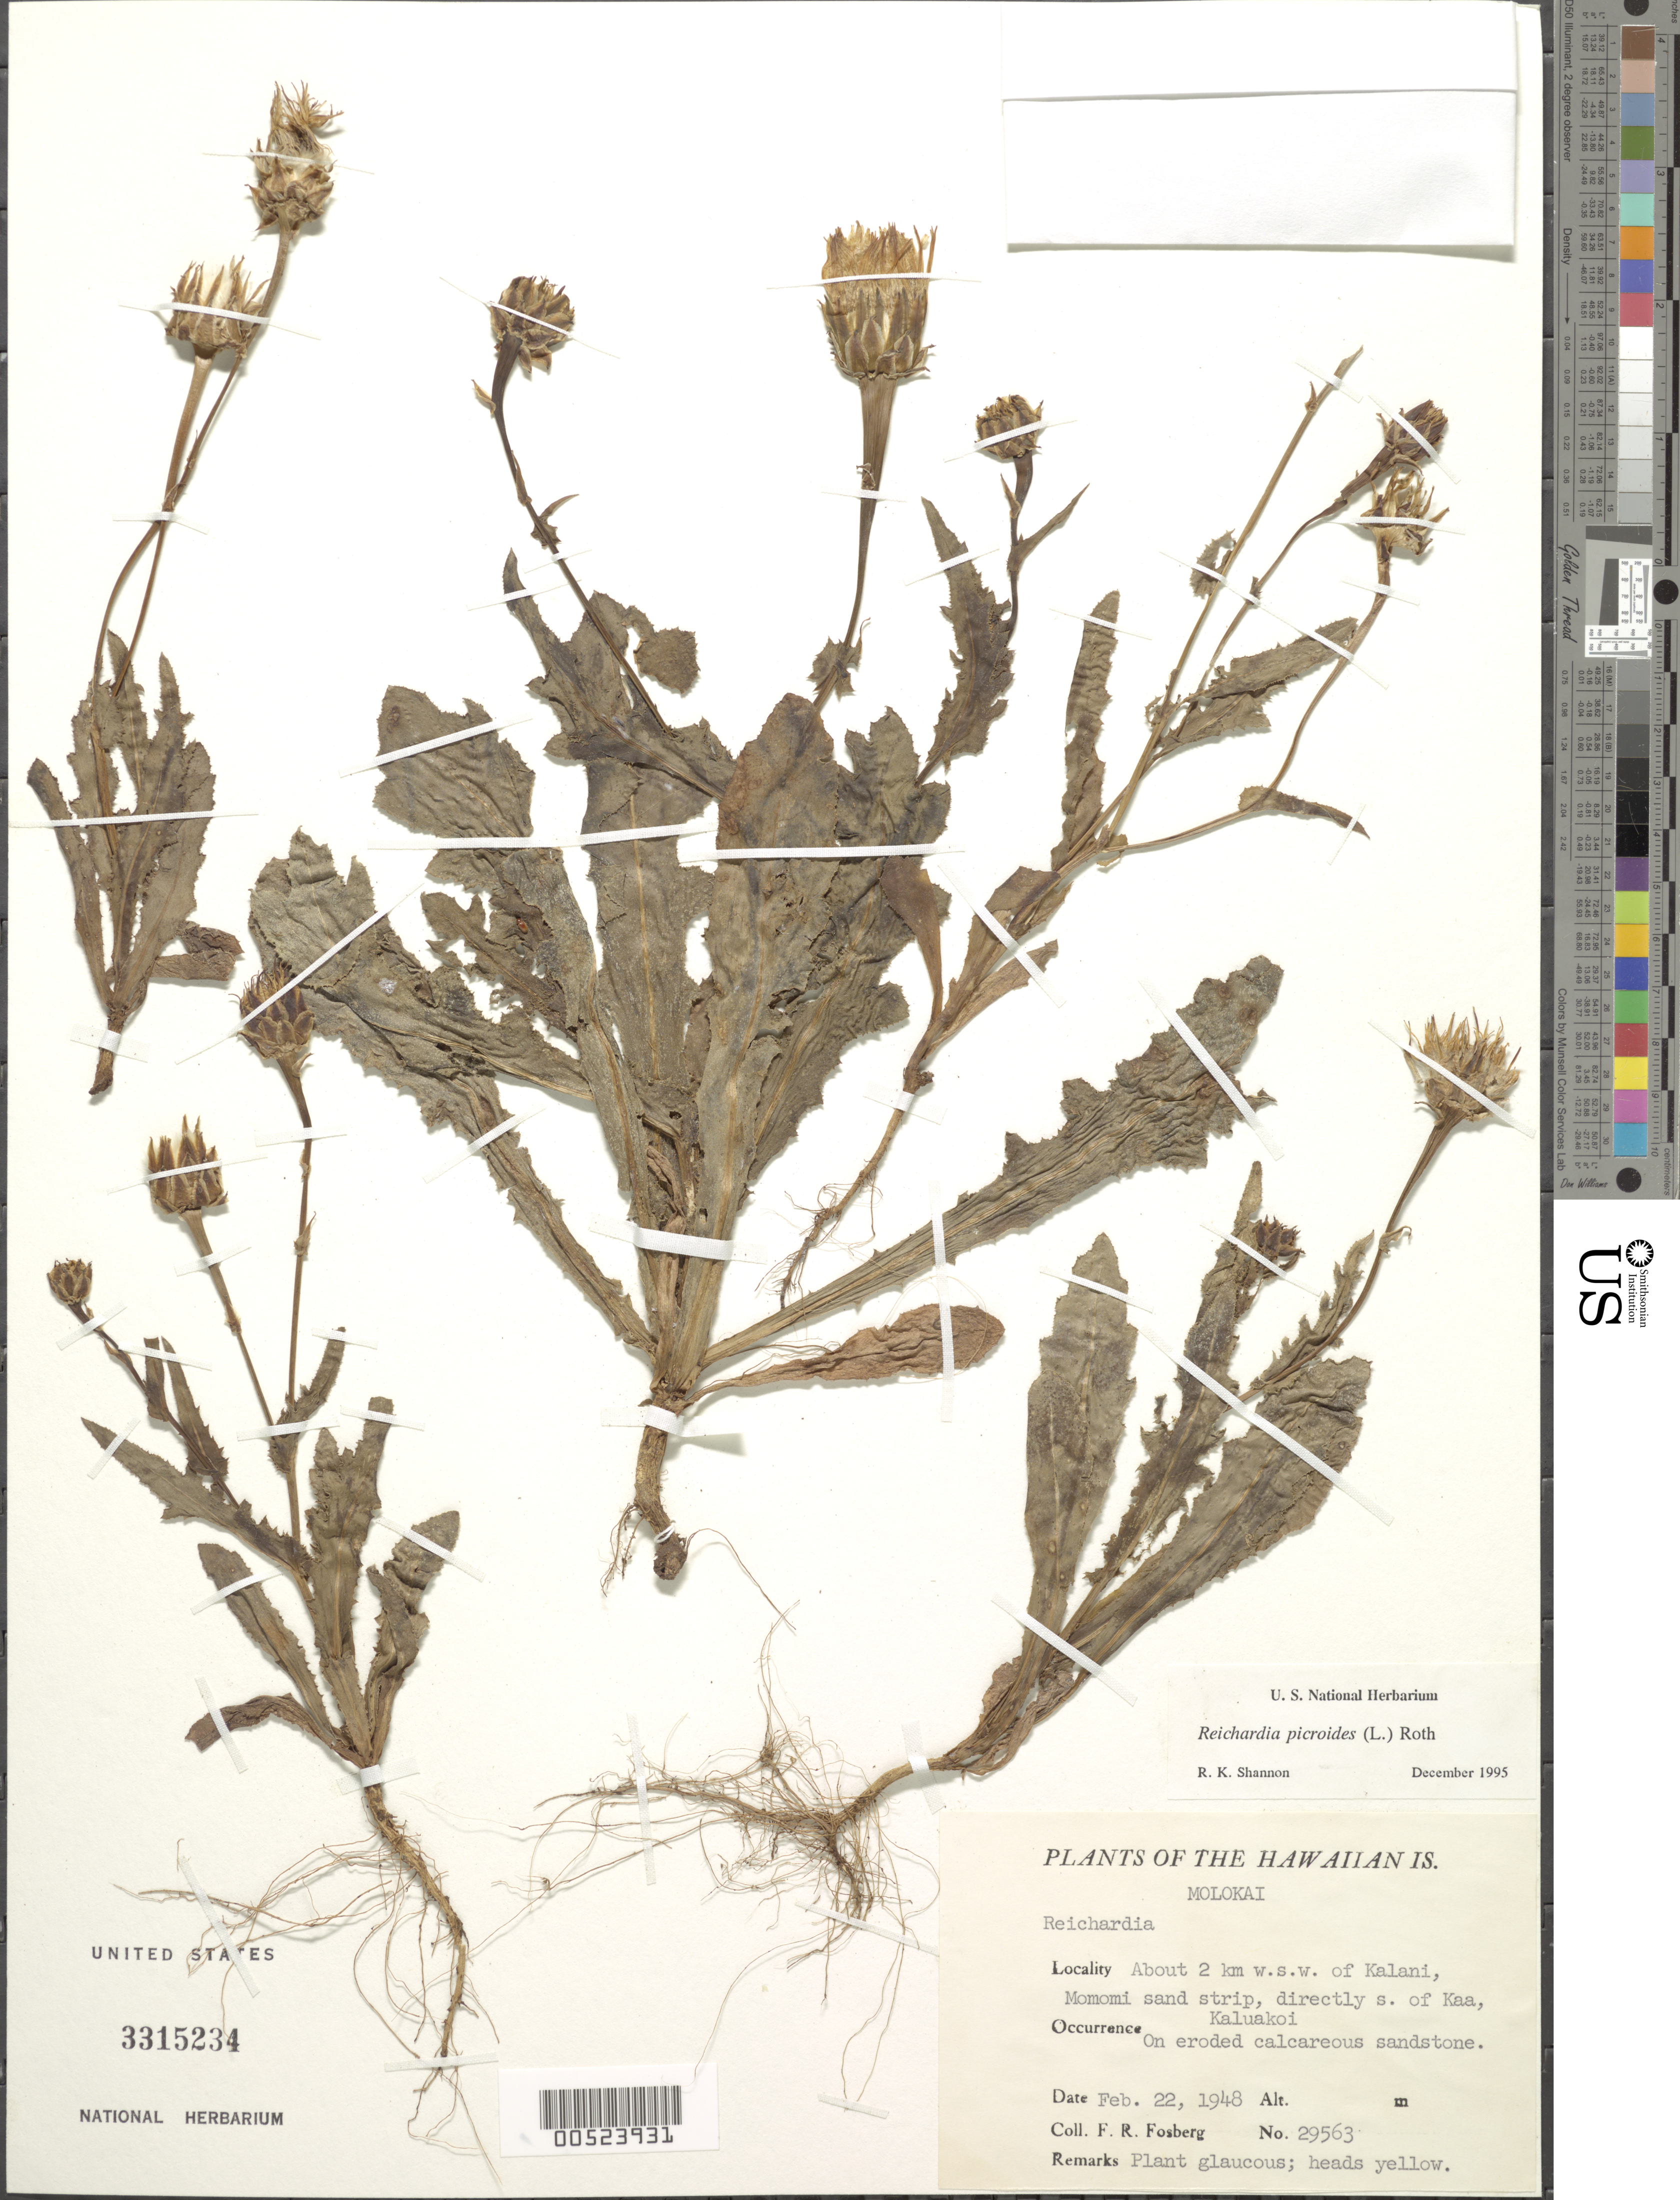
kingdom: Plantae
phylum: Tracheophyta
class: Magnoliopsida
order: Asterales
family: Asteraceae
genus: Reichardia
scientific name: Reichardia picroides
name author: (L.) Roth.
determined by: Shannon, R. K., (UNITED STATES)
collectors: F. R. Fosberg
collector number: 29563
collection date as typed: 22 Feb 1948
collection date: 1948-02-22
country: United States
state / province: Hawaii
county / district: Maui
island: Moloka'i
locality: Ca 2 km WSW of Kalani, Momomi sand strip, directly S of Kaa, Kaluakoi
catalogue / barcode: US 3315234